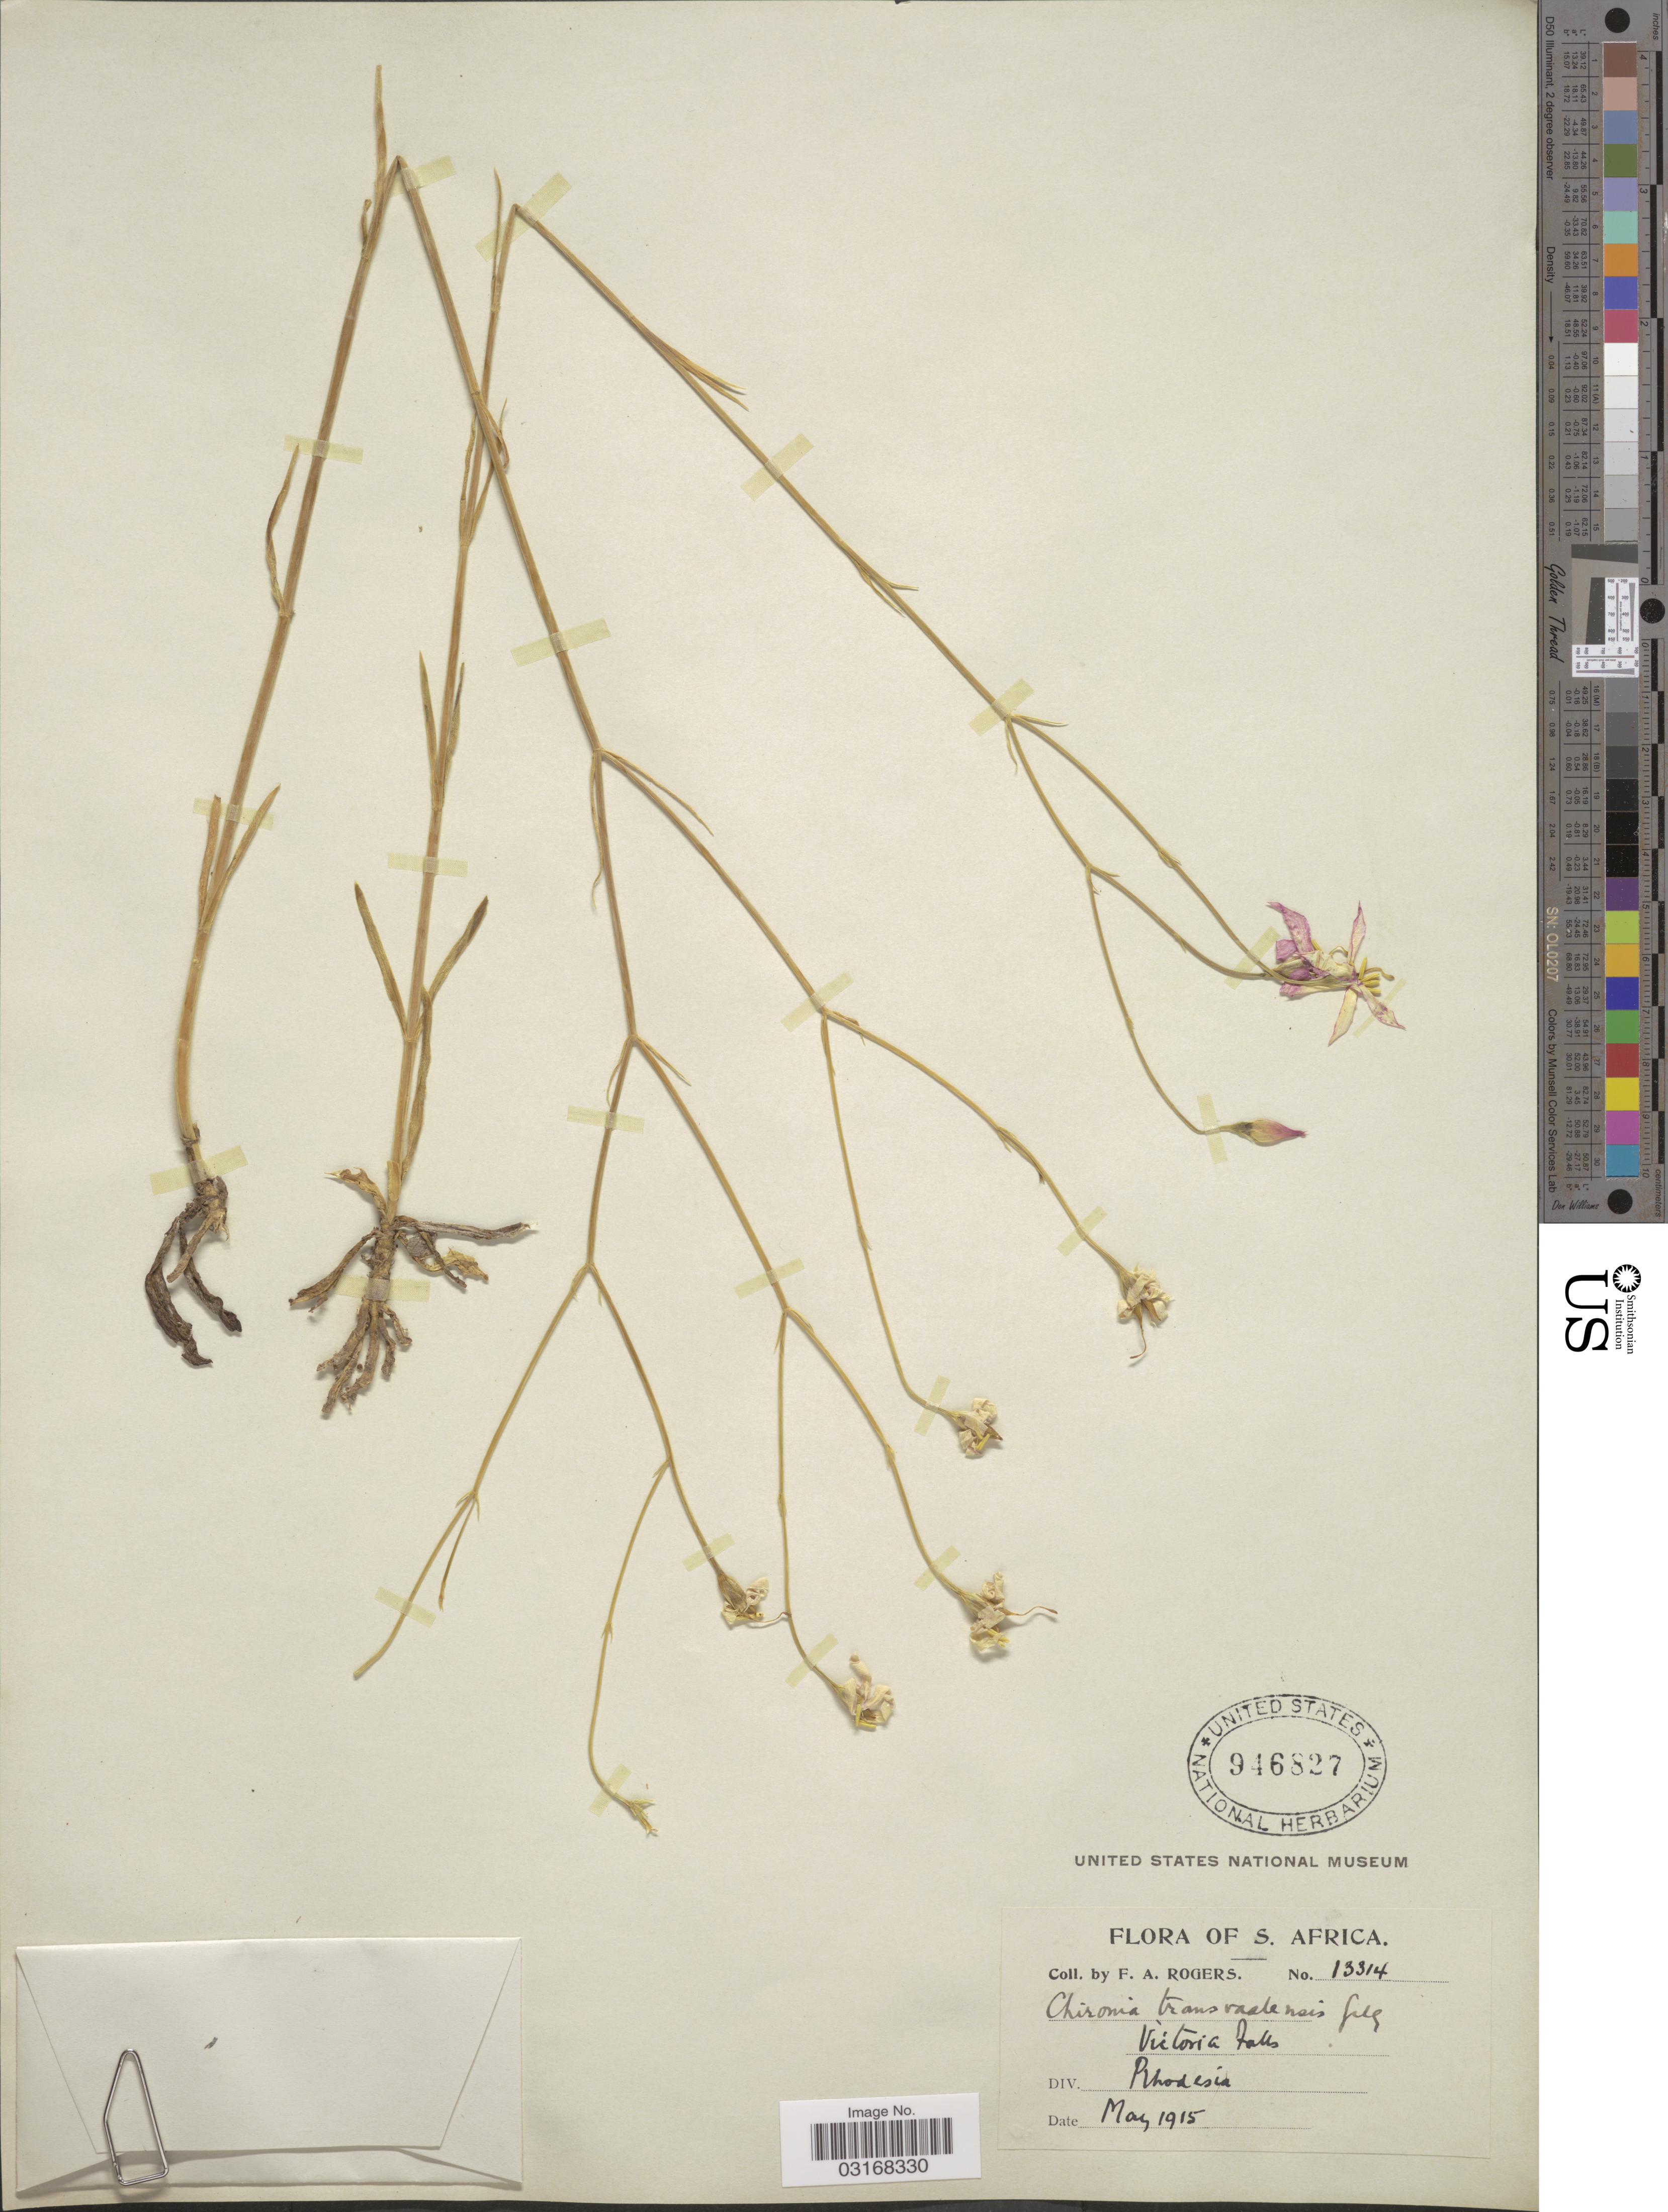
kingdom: Plantae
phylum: Tracheophyta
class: Magnoliopsida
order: Gentianales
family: Gentianaceae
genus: Chironia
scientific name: Chironia transvaalensis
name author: Gilg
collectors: F. A. Rogers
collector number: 13314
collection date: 1915-05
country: Zimbabwe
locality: S. Africa. Victoria Falls. Div. Rhodesia.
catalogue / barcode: US 946827